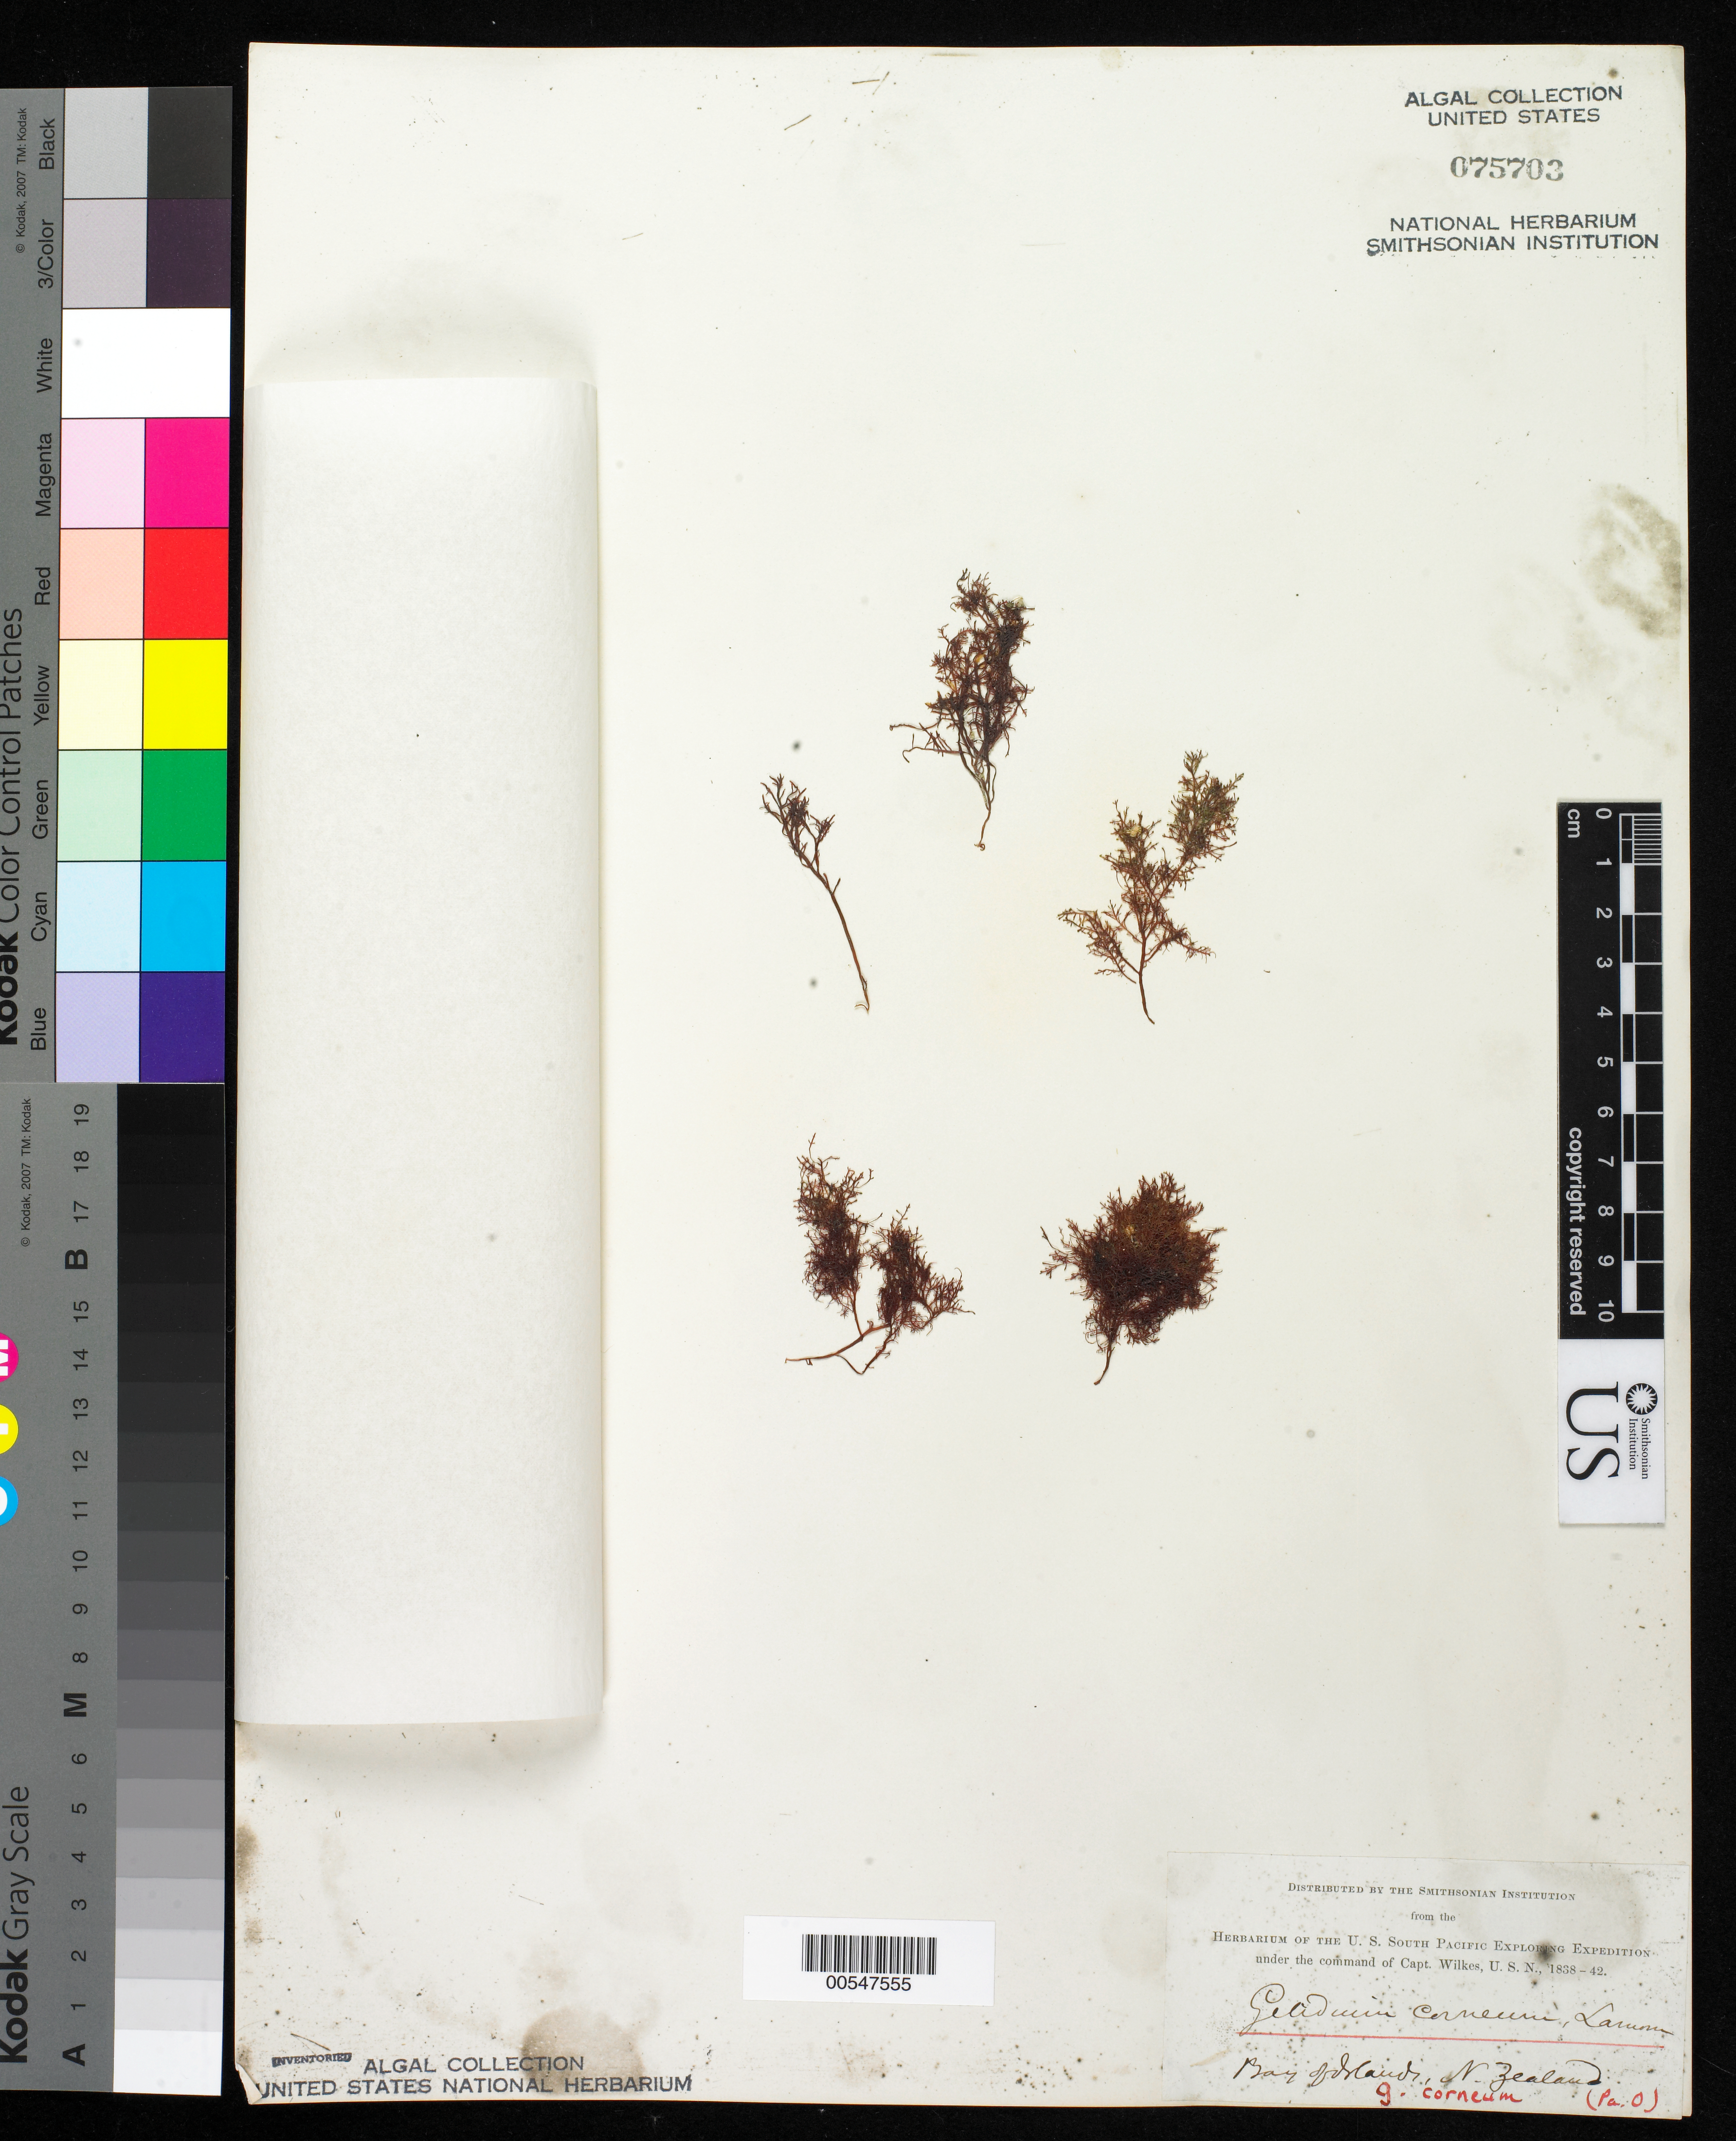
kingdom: Plantae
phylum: Rhodophyta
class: Florideophyceae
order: Gelidiales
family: Gelidiaceae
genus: Gelidium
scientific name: Gelidium corneum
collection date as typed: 1840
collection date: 1840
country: New Zealand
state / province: Northland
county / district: Far North District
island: North Island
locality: Bay of Islands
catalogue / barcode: US 75703